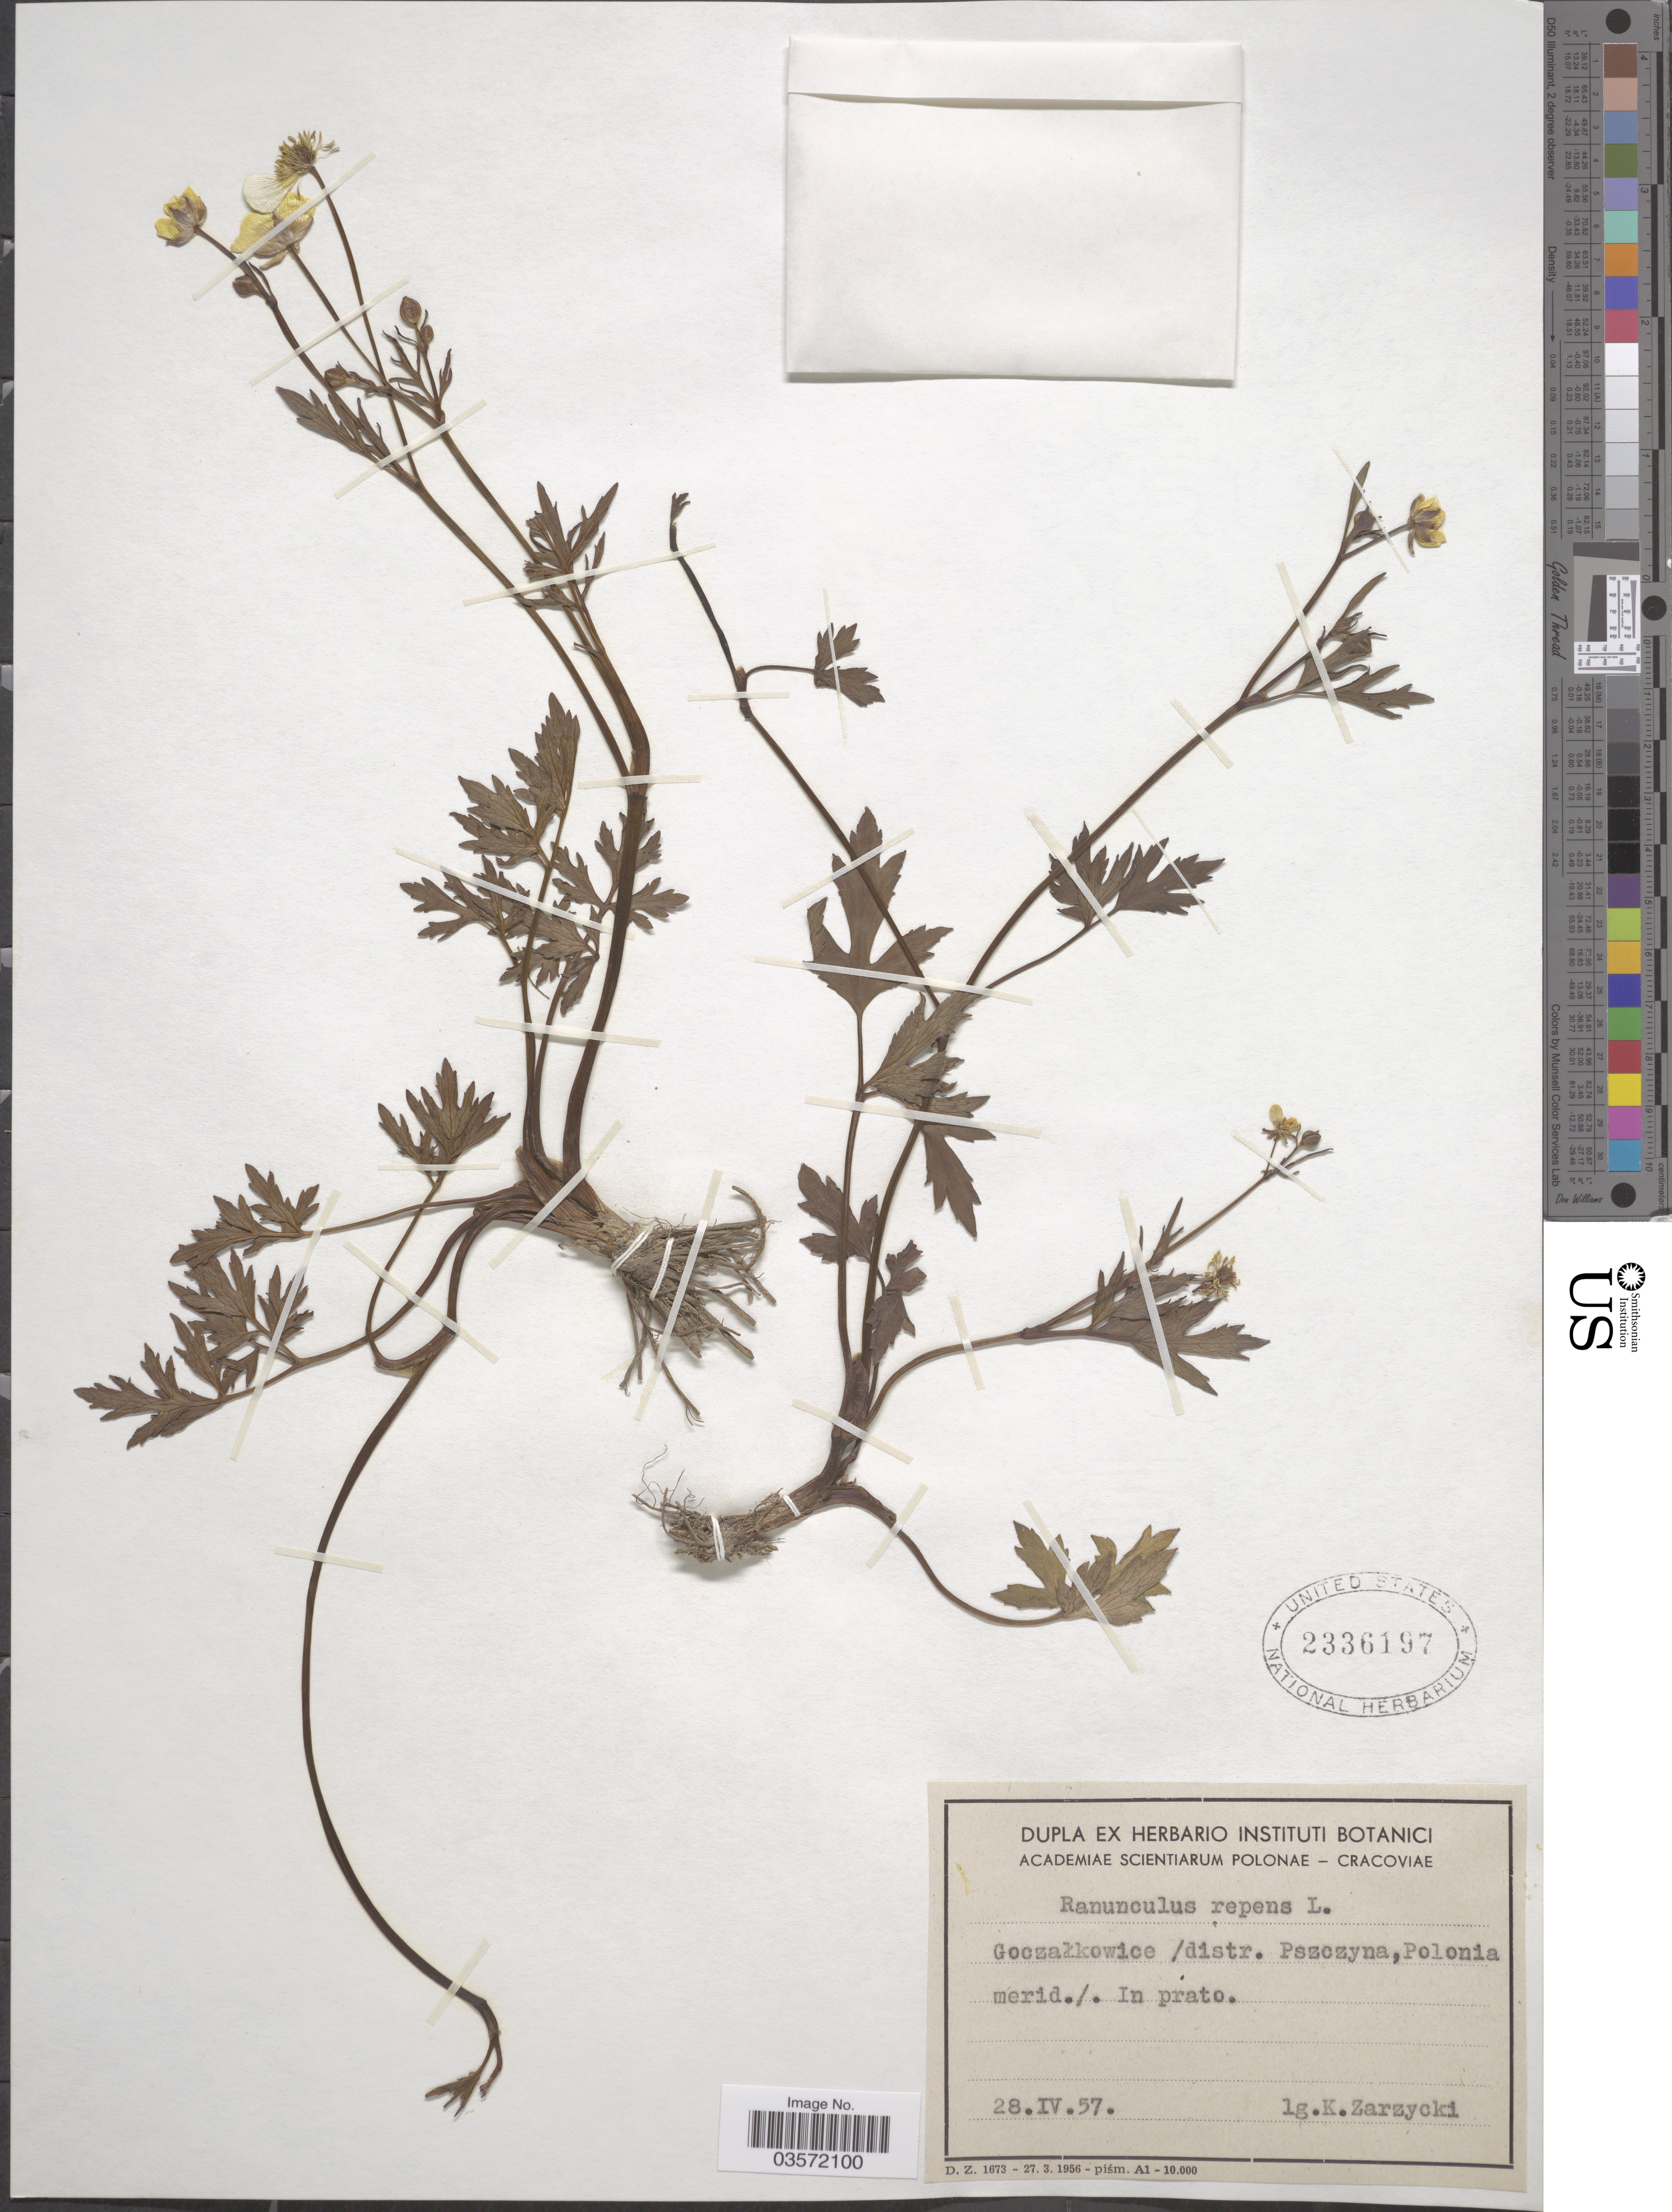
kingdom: Plantae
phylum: Tracheophyta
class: Magnoliopsida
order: Ranunculales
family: Ranunculaceae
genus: Ranunculus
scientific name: Ranunculus repens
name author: L.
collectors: K. Zarzycki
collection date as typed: Transcribed d/m/y: 28/4/57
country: Poland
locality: Goczałkowice / distr. Pszczyna, Polonia merid./. In prato.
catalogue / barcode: US 2336197